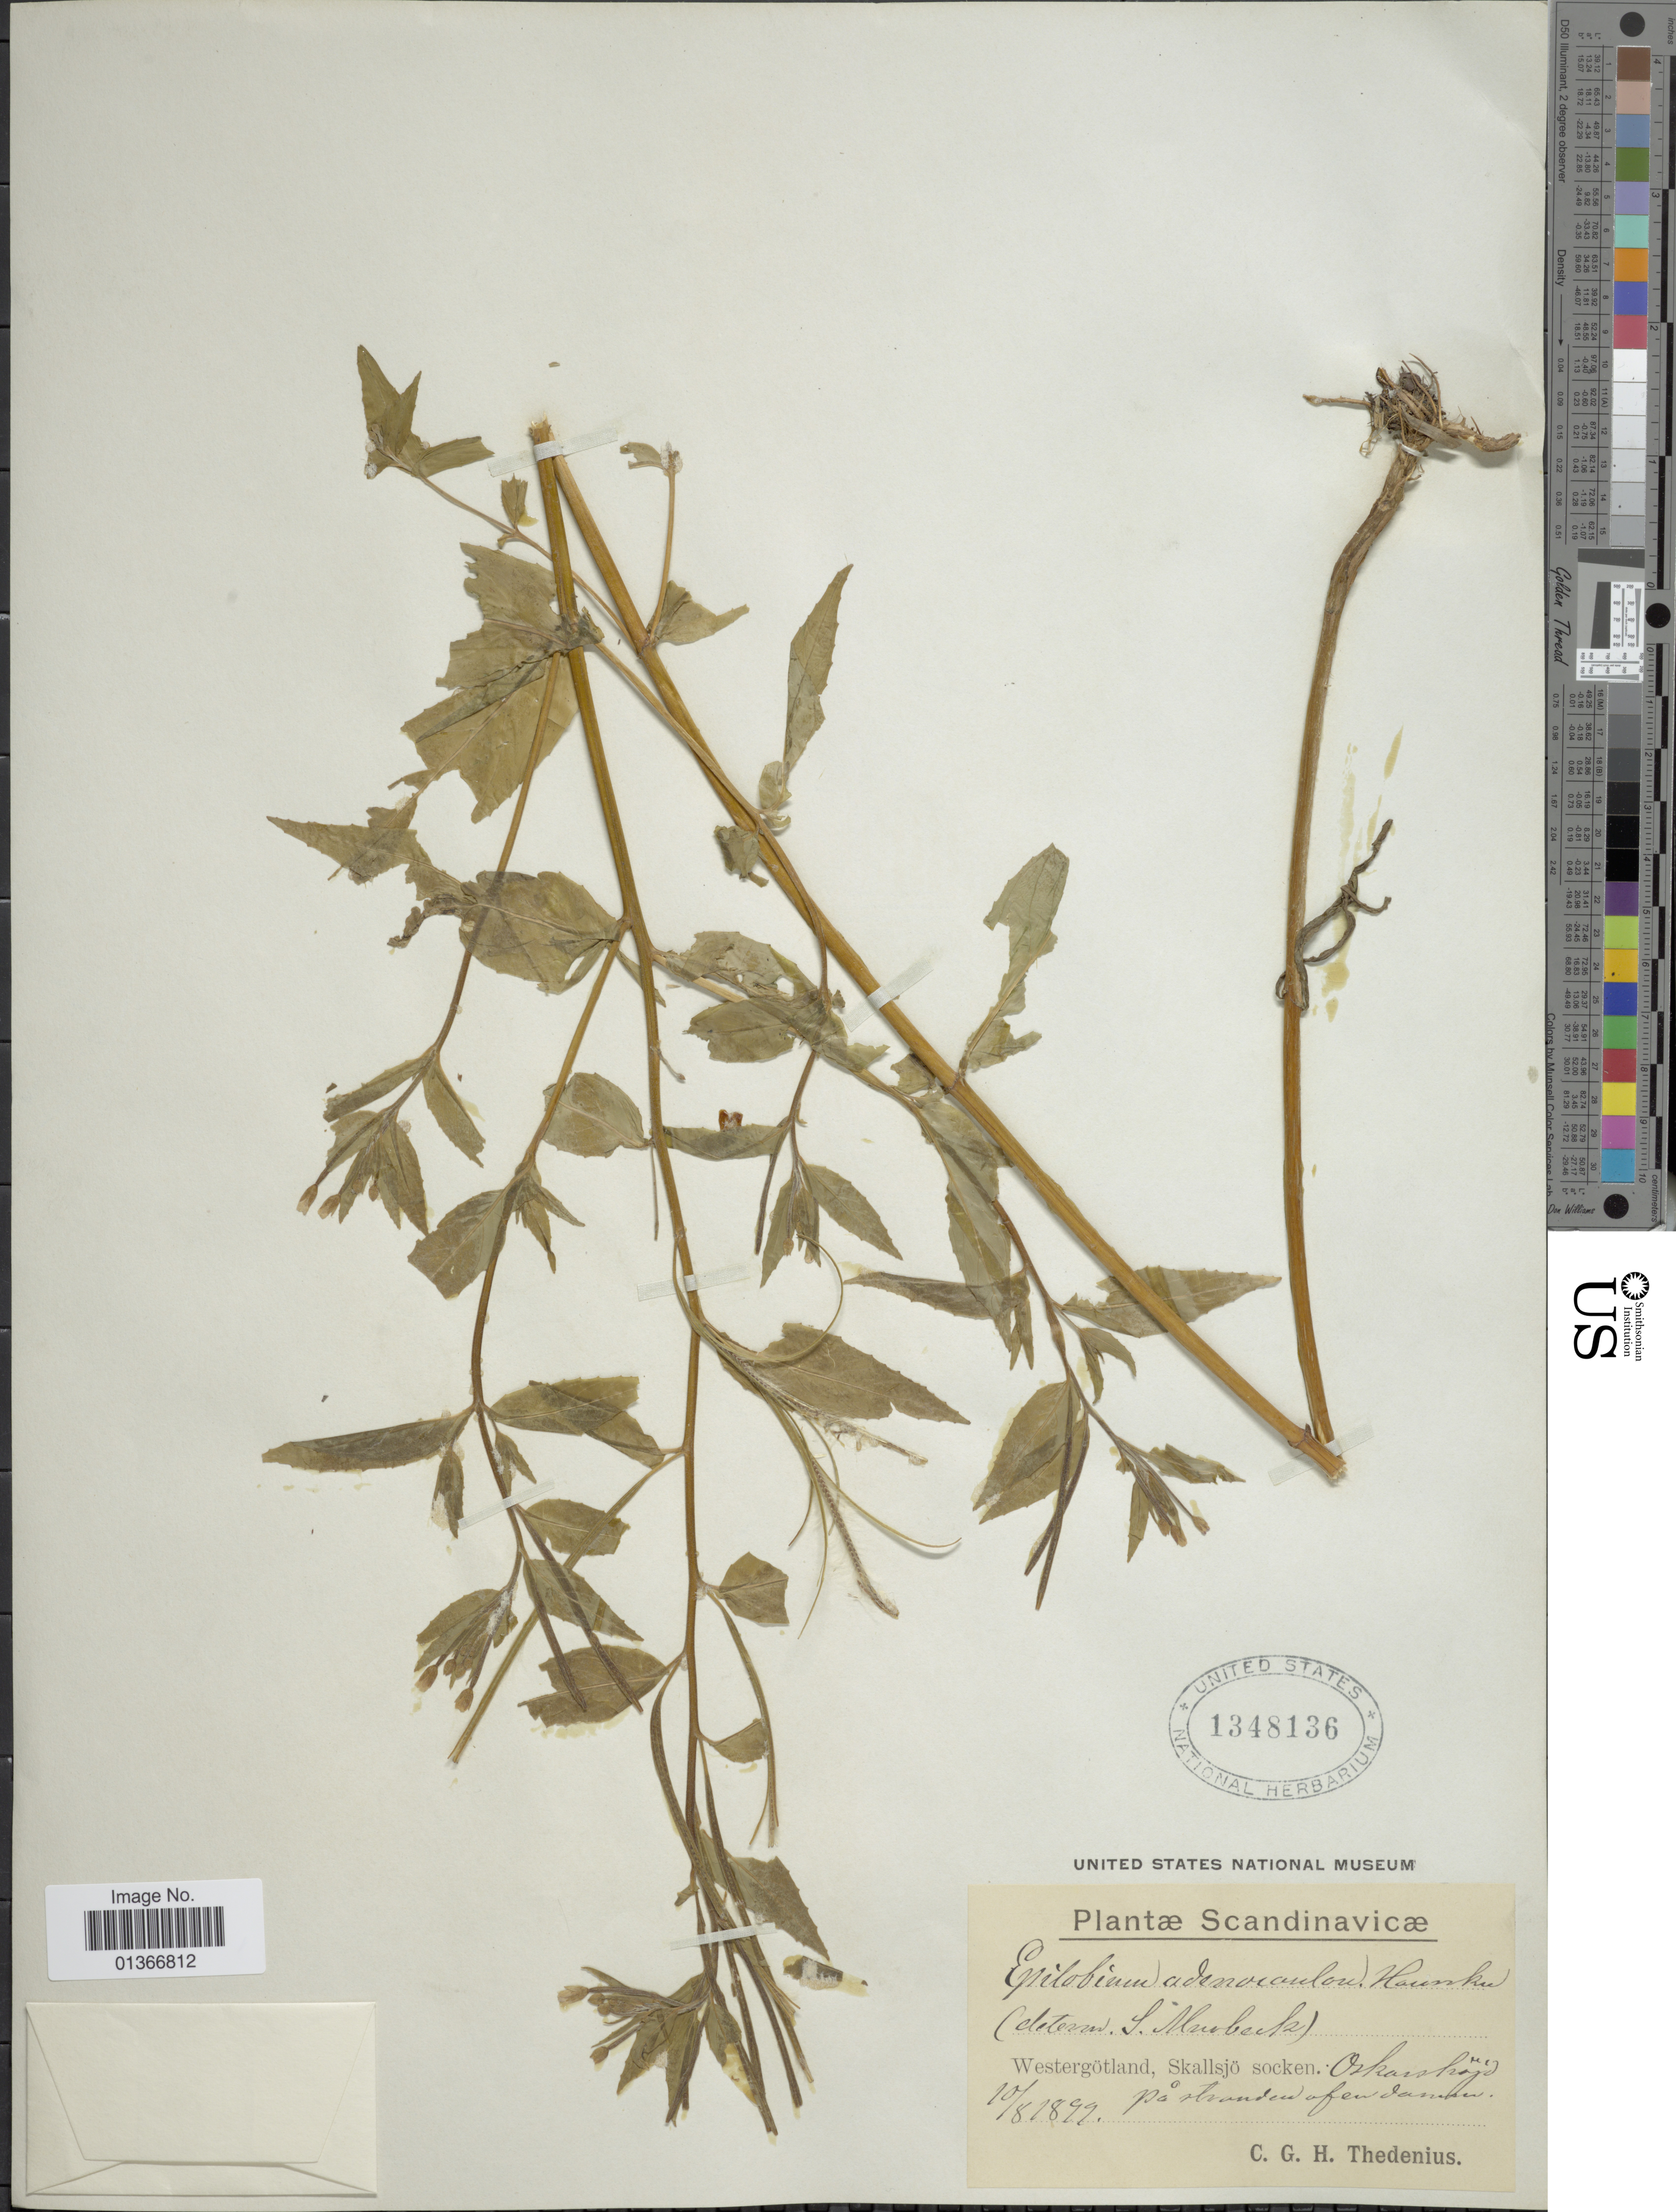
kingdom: Plantae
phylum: Tracheophyta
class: Magnoliopsida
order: Myrtales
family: Onagraceae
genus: Epilobium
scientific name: Epilobium ciliatum subsp. ciliatum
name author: Raf.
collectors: C. Thedenius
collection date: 1899-08-10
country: Sweden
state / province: Västra Götaland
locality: Skallsjö socken, Oskarshöjd på stranden af en ......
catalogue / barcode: US 1348136